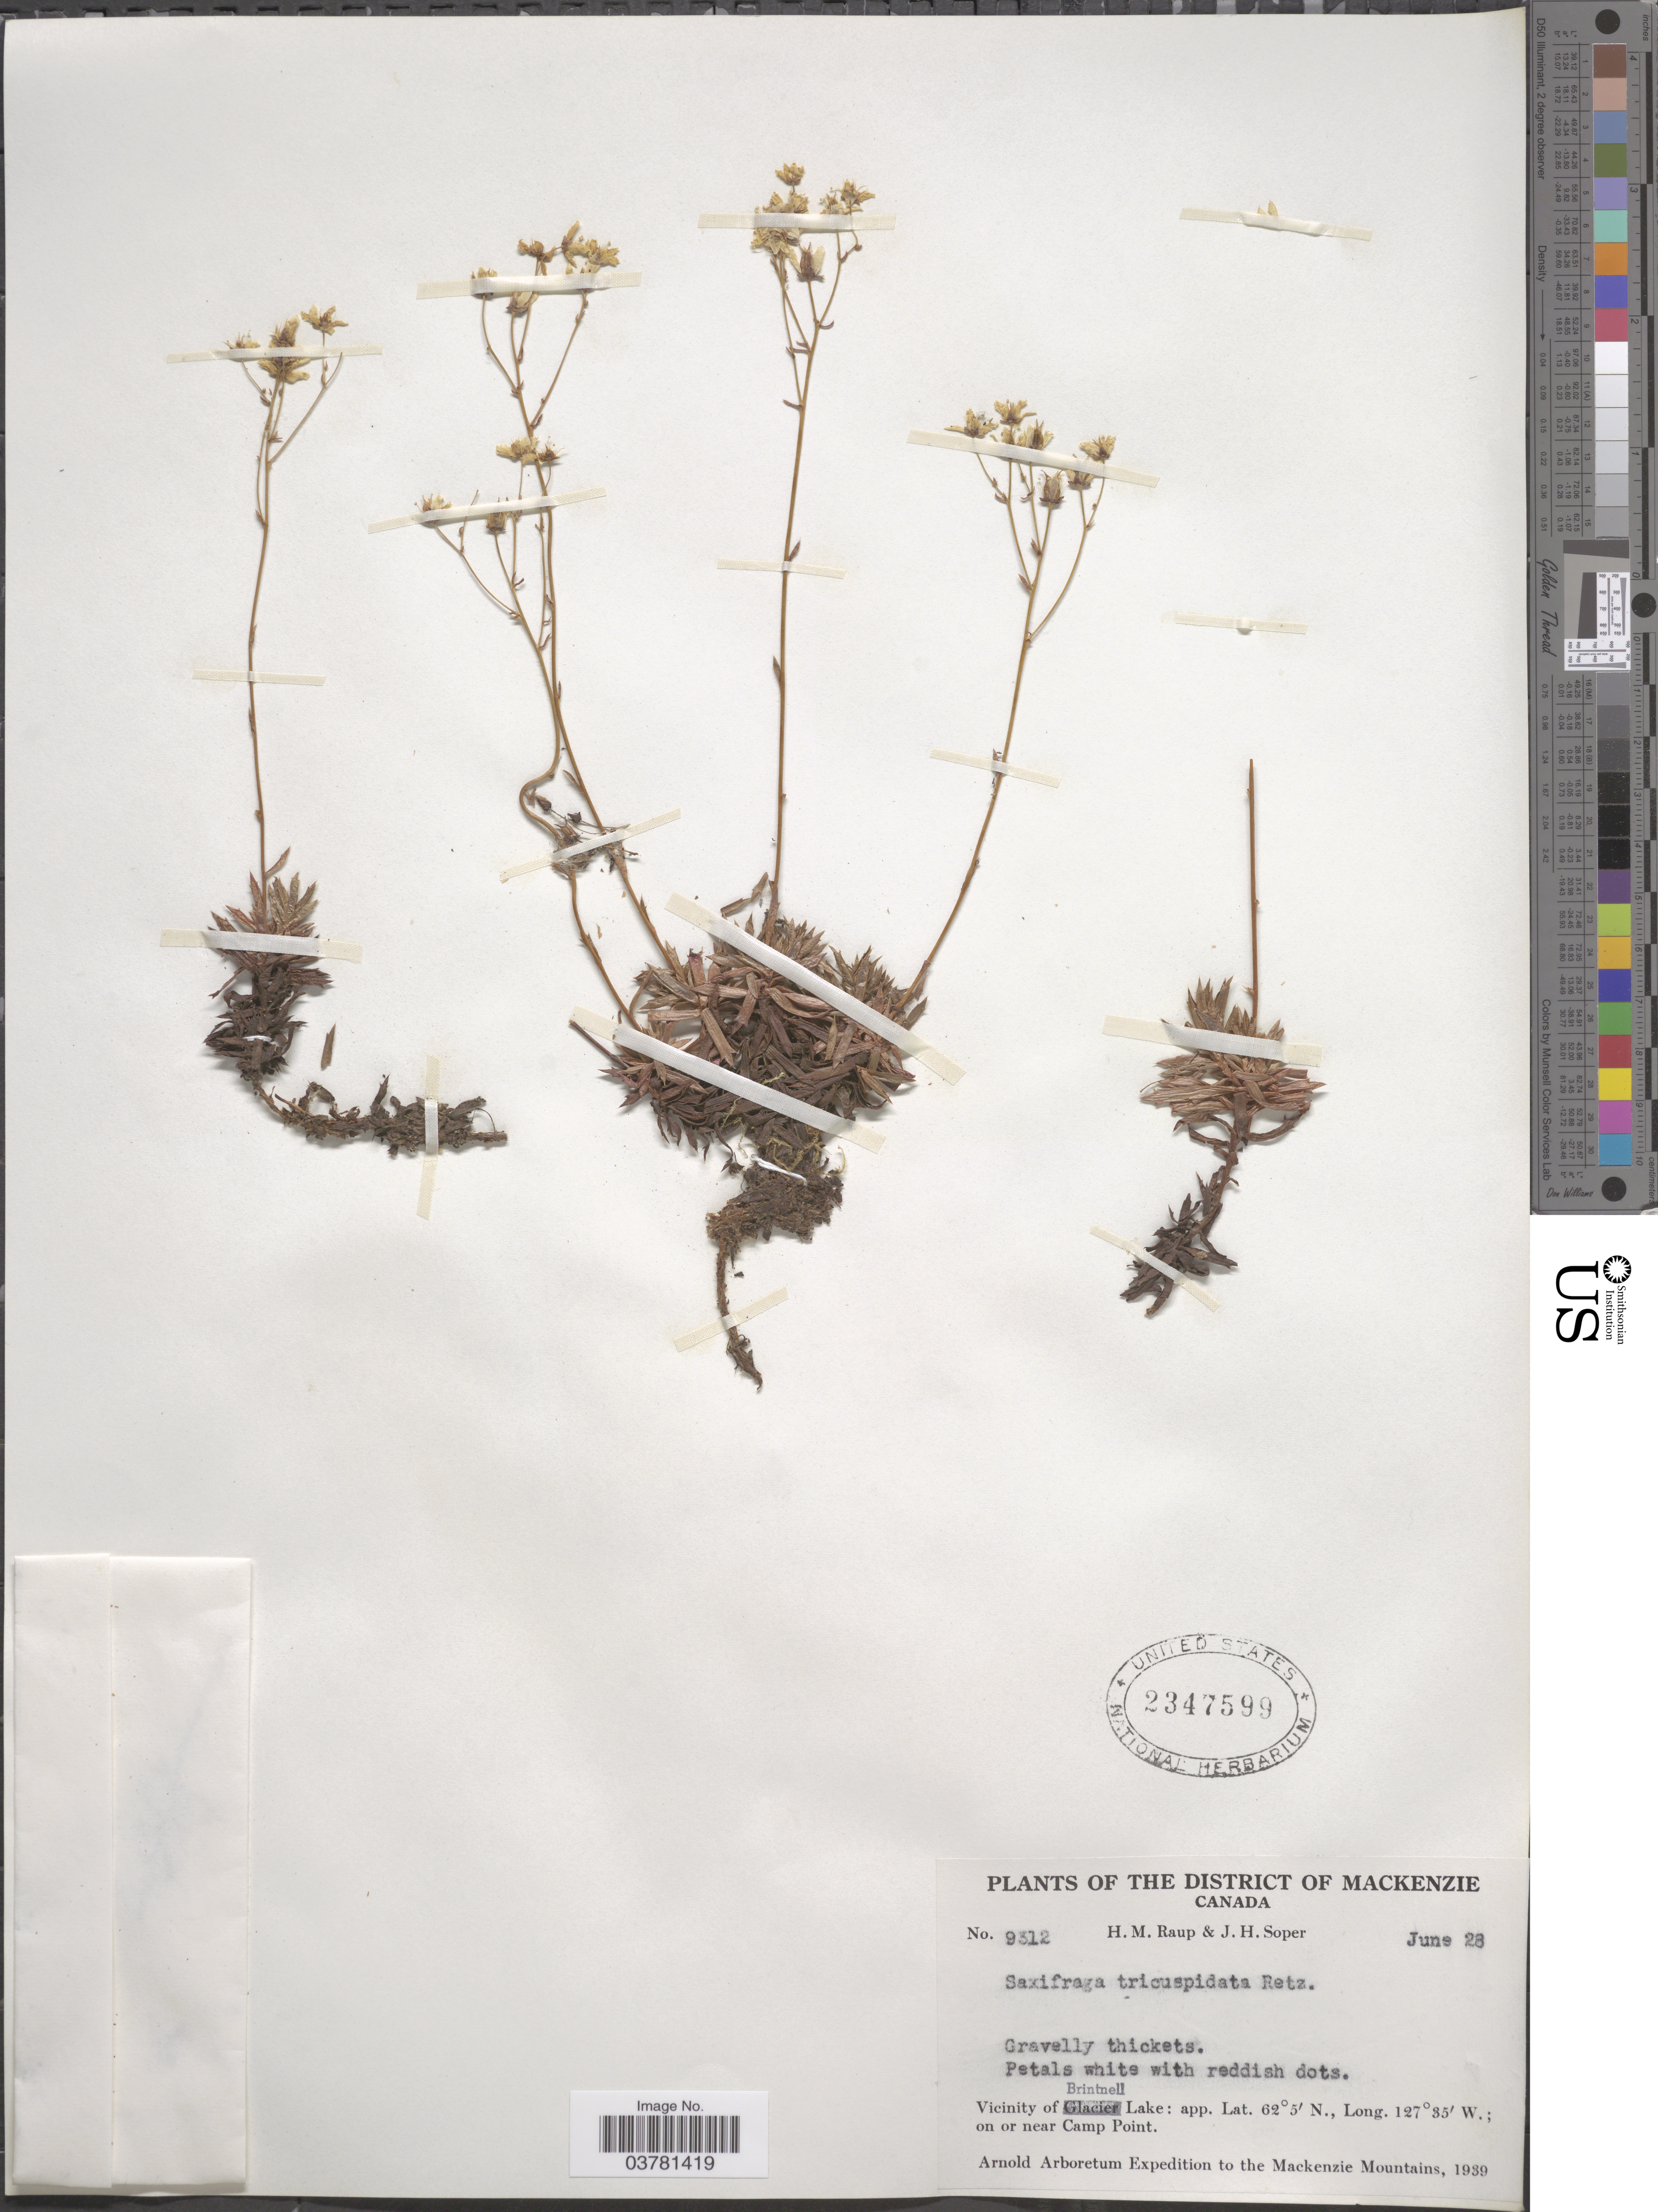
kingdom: Plantae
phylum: Tracheophyta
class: Magnoliopsida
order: Saxifragales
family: Saxifragaceae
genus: Saxifraga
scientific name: Saxifraga tricuspidata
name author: Rottb.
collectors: H. Raup & J. H. Soper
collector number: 9312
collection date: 1939-06-28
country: Canada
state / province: Alberta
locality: The District of Mackenzie. Vicinity of Brintnell Lake: on or near Camp Point. Arnold Arboretum Expedition to the Mackenzie Mountains, 1939.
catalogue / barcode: US 2347599